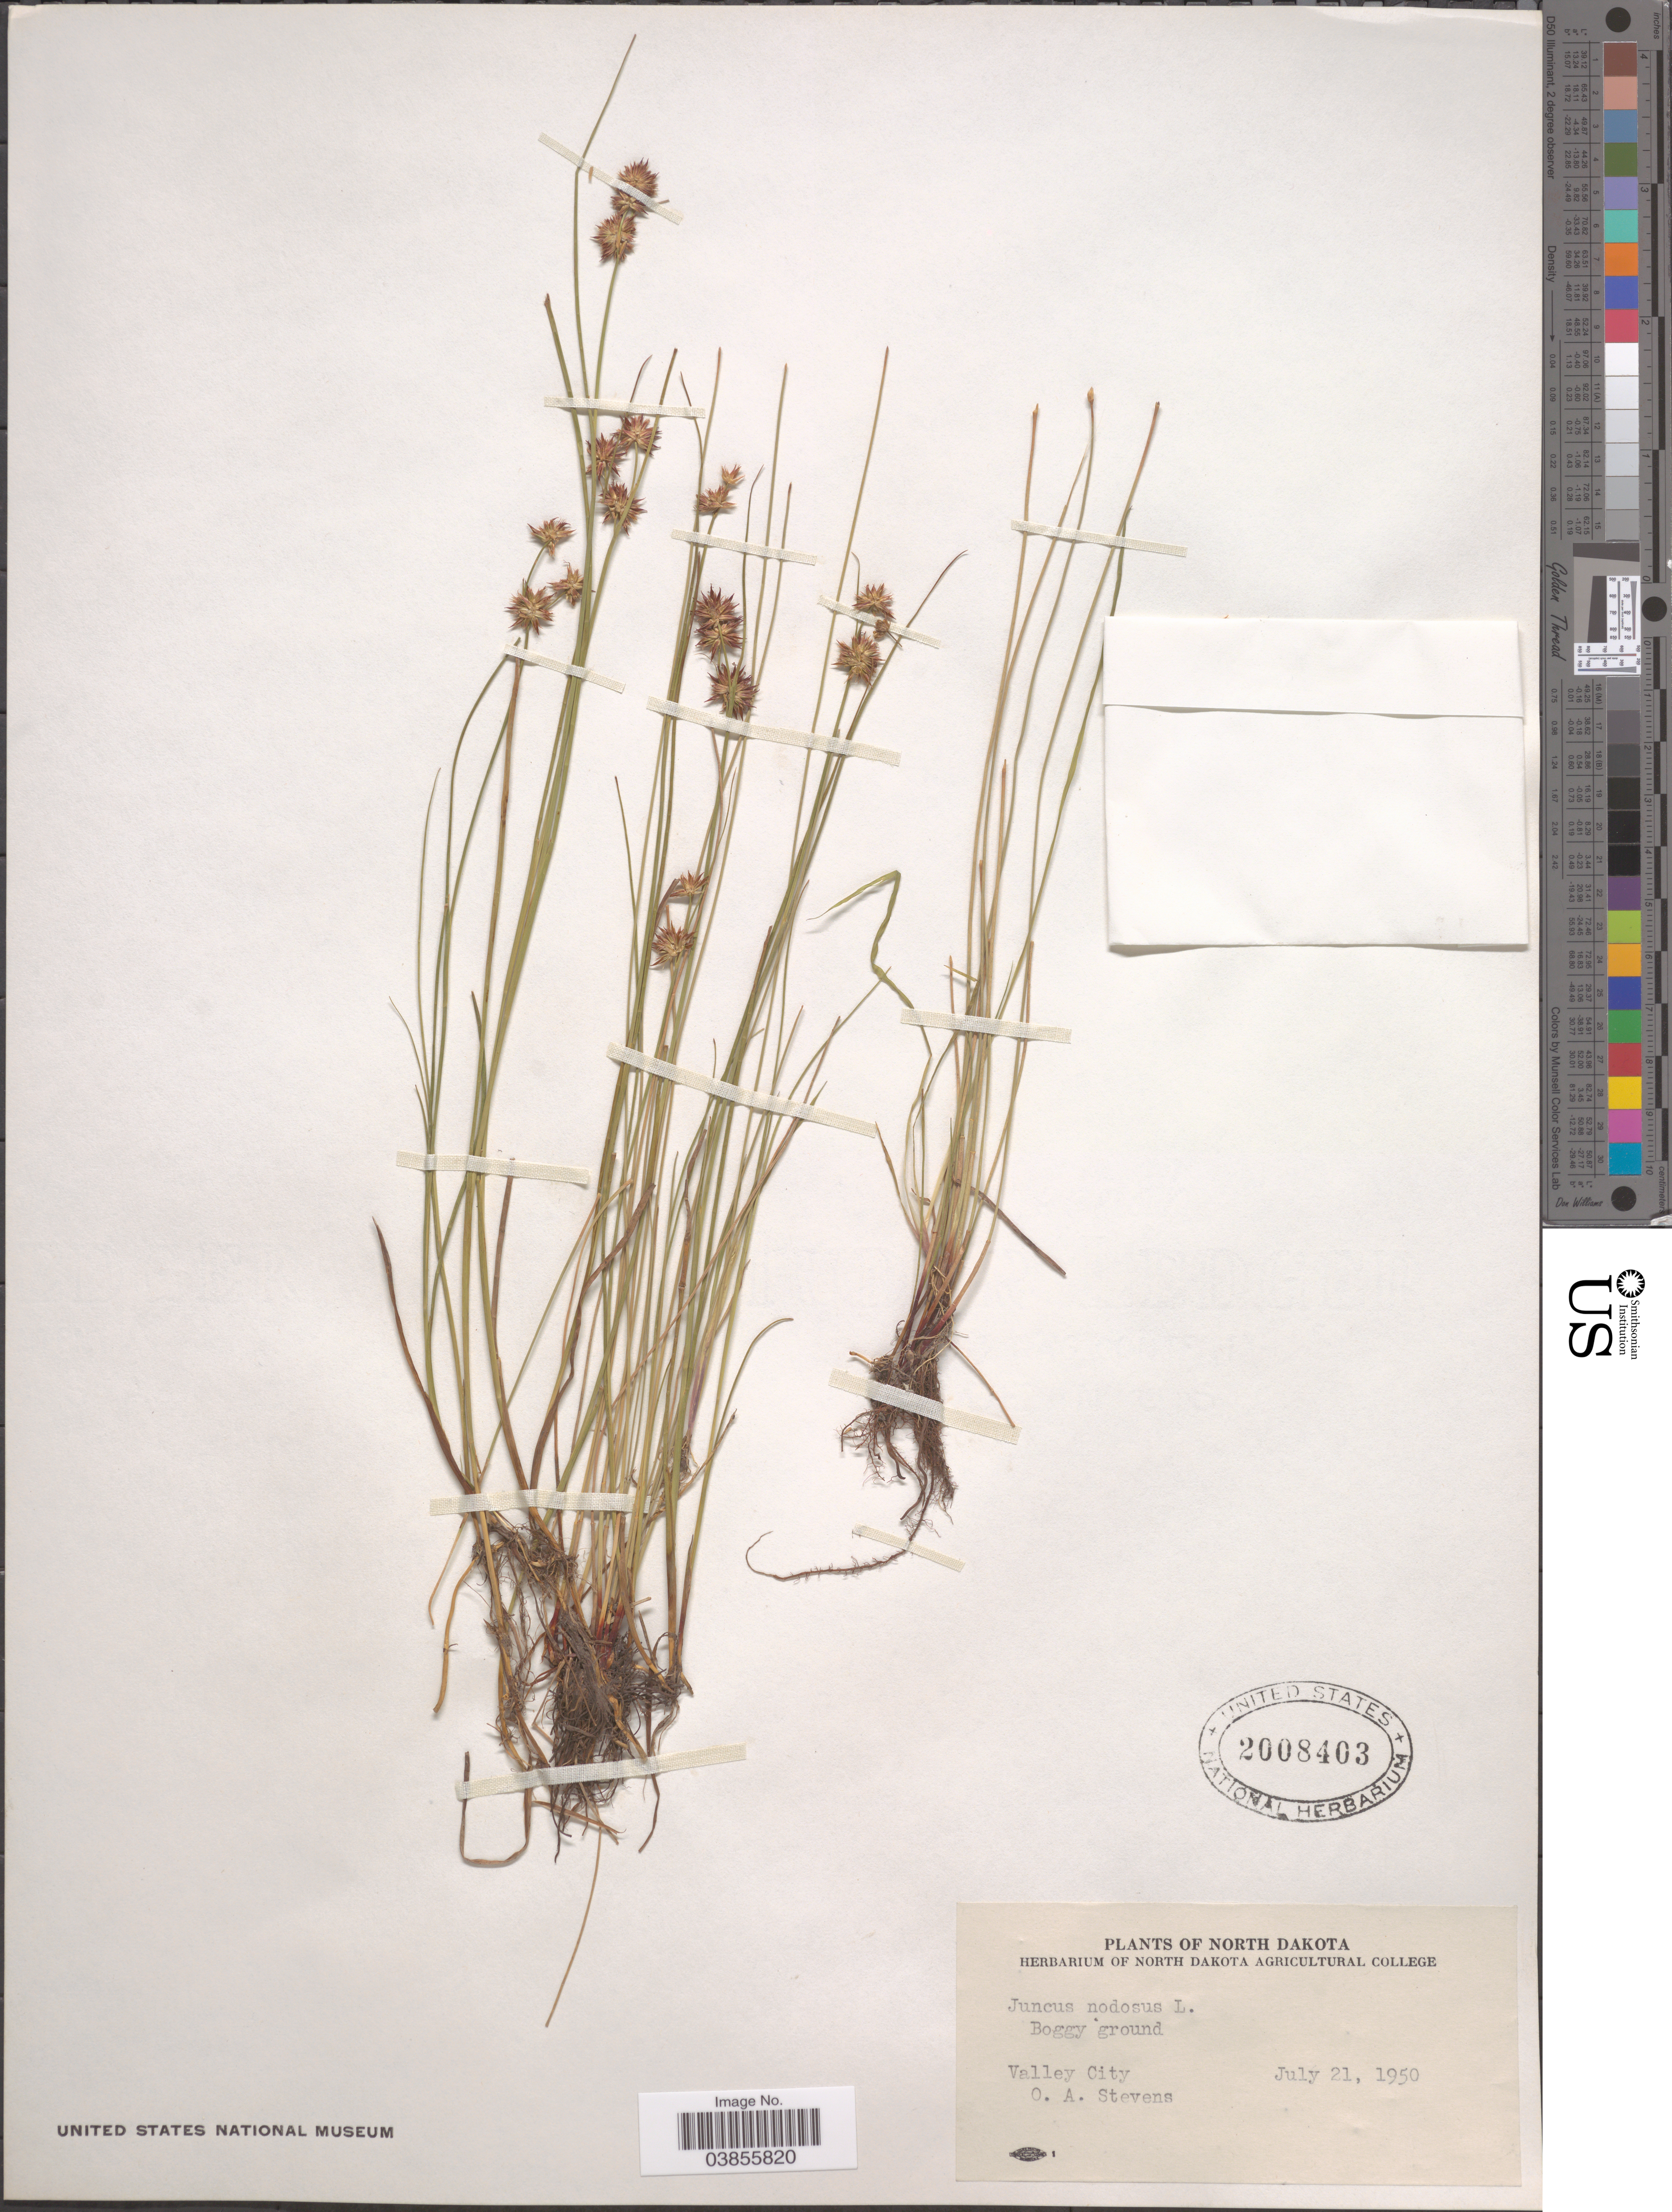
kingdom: Plantae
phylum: Tracheophyta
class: Liliopsida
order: Poales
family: Juncaceae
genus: Juncus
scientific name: Juncus nodosus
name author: L.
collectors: O. A. Stevens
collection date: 1950-07-21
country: United States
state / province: North Dakota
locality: Valley City.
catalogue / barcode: US 2008403